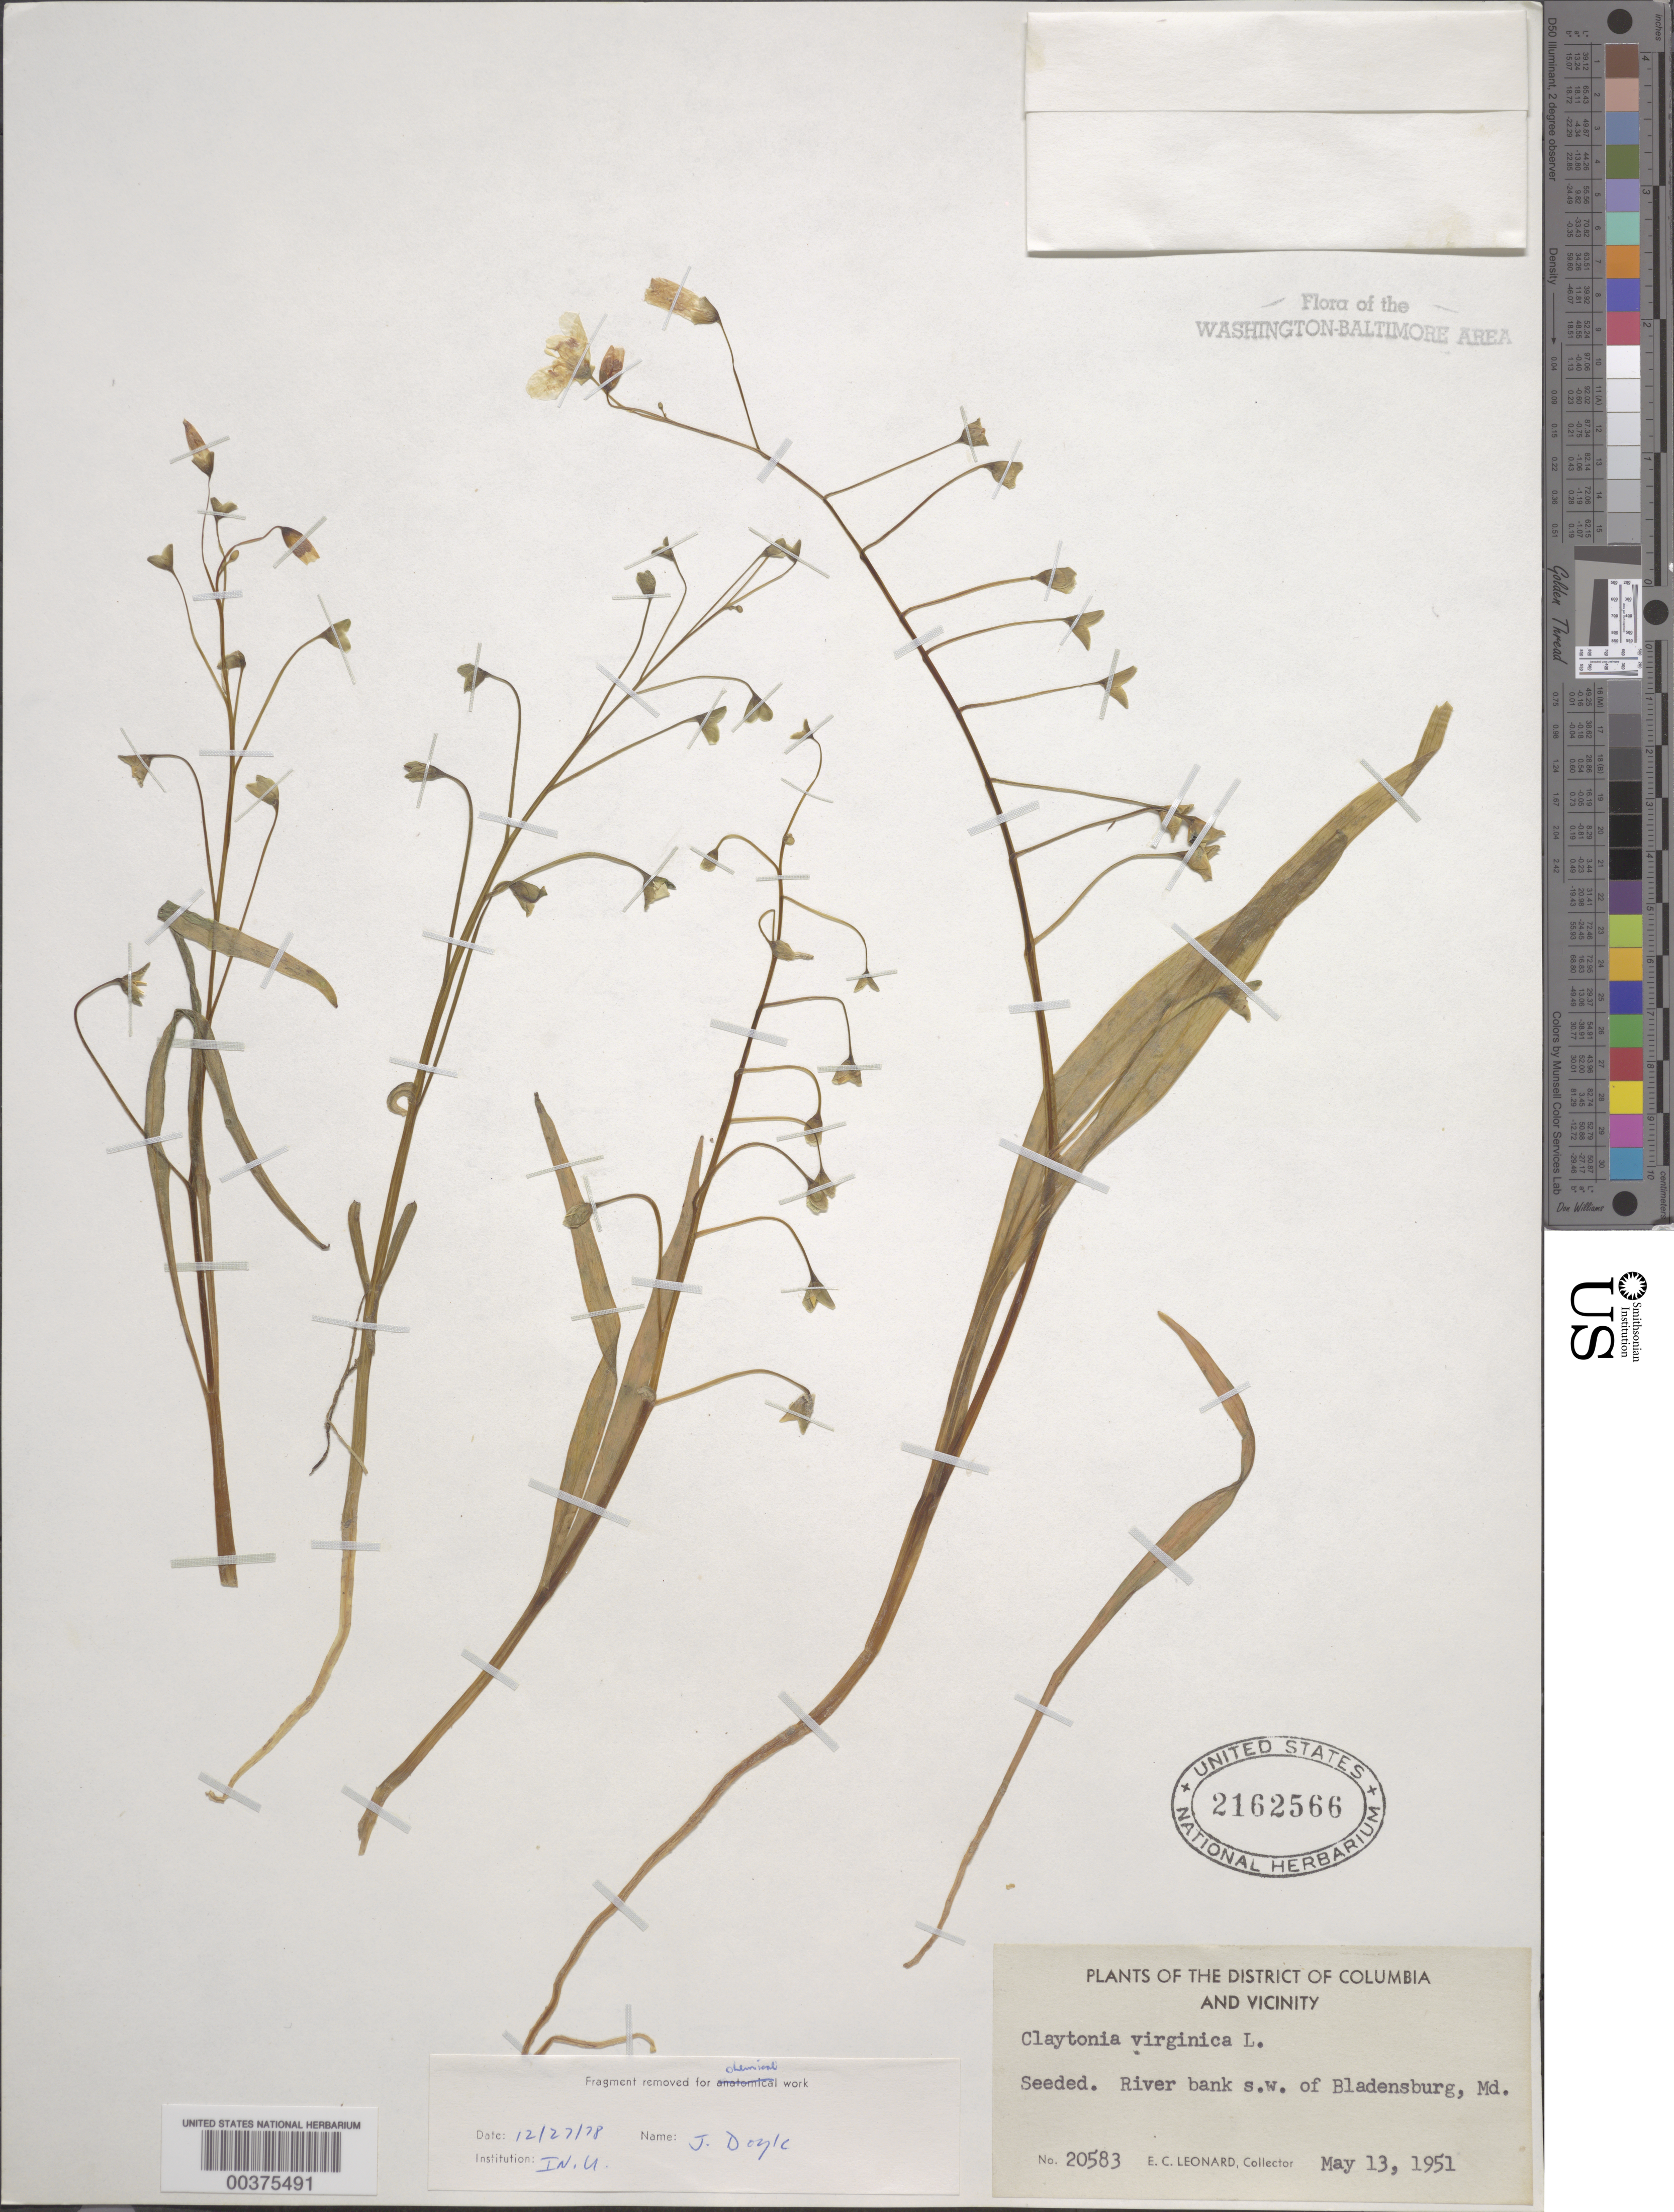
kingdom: Plantae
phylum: Tracheophyta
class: Magnoliopsida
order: Caryophyllales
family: Montiaceae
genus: Claytonia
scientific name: Claytonia virginica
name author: L.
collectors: E. C. Leonard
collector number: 20583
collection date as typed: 13 May 1951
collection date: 1951-05-13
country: United States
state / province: Maryland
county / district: Prince George's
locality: Southwest of Bladensburg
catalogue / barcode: US 2162566